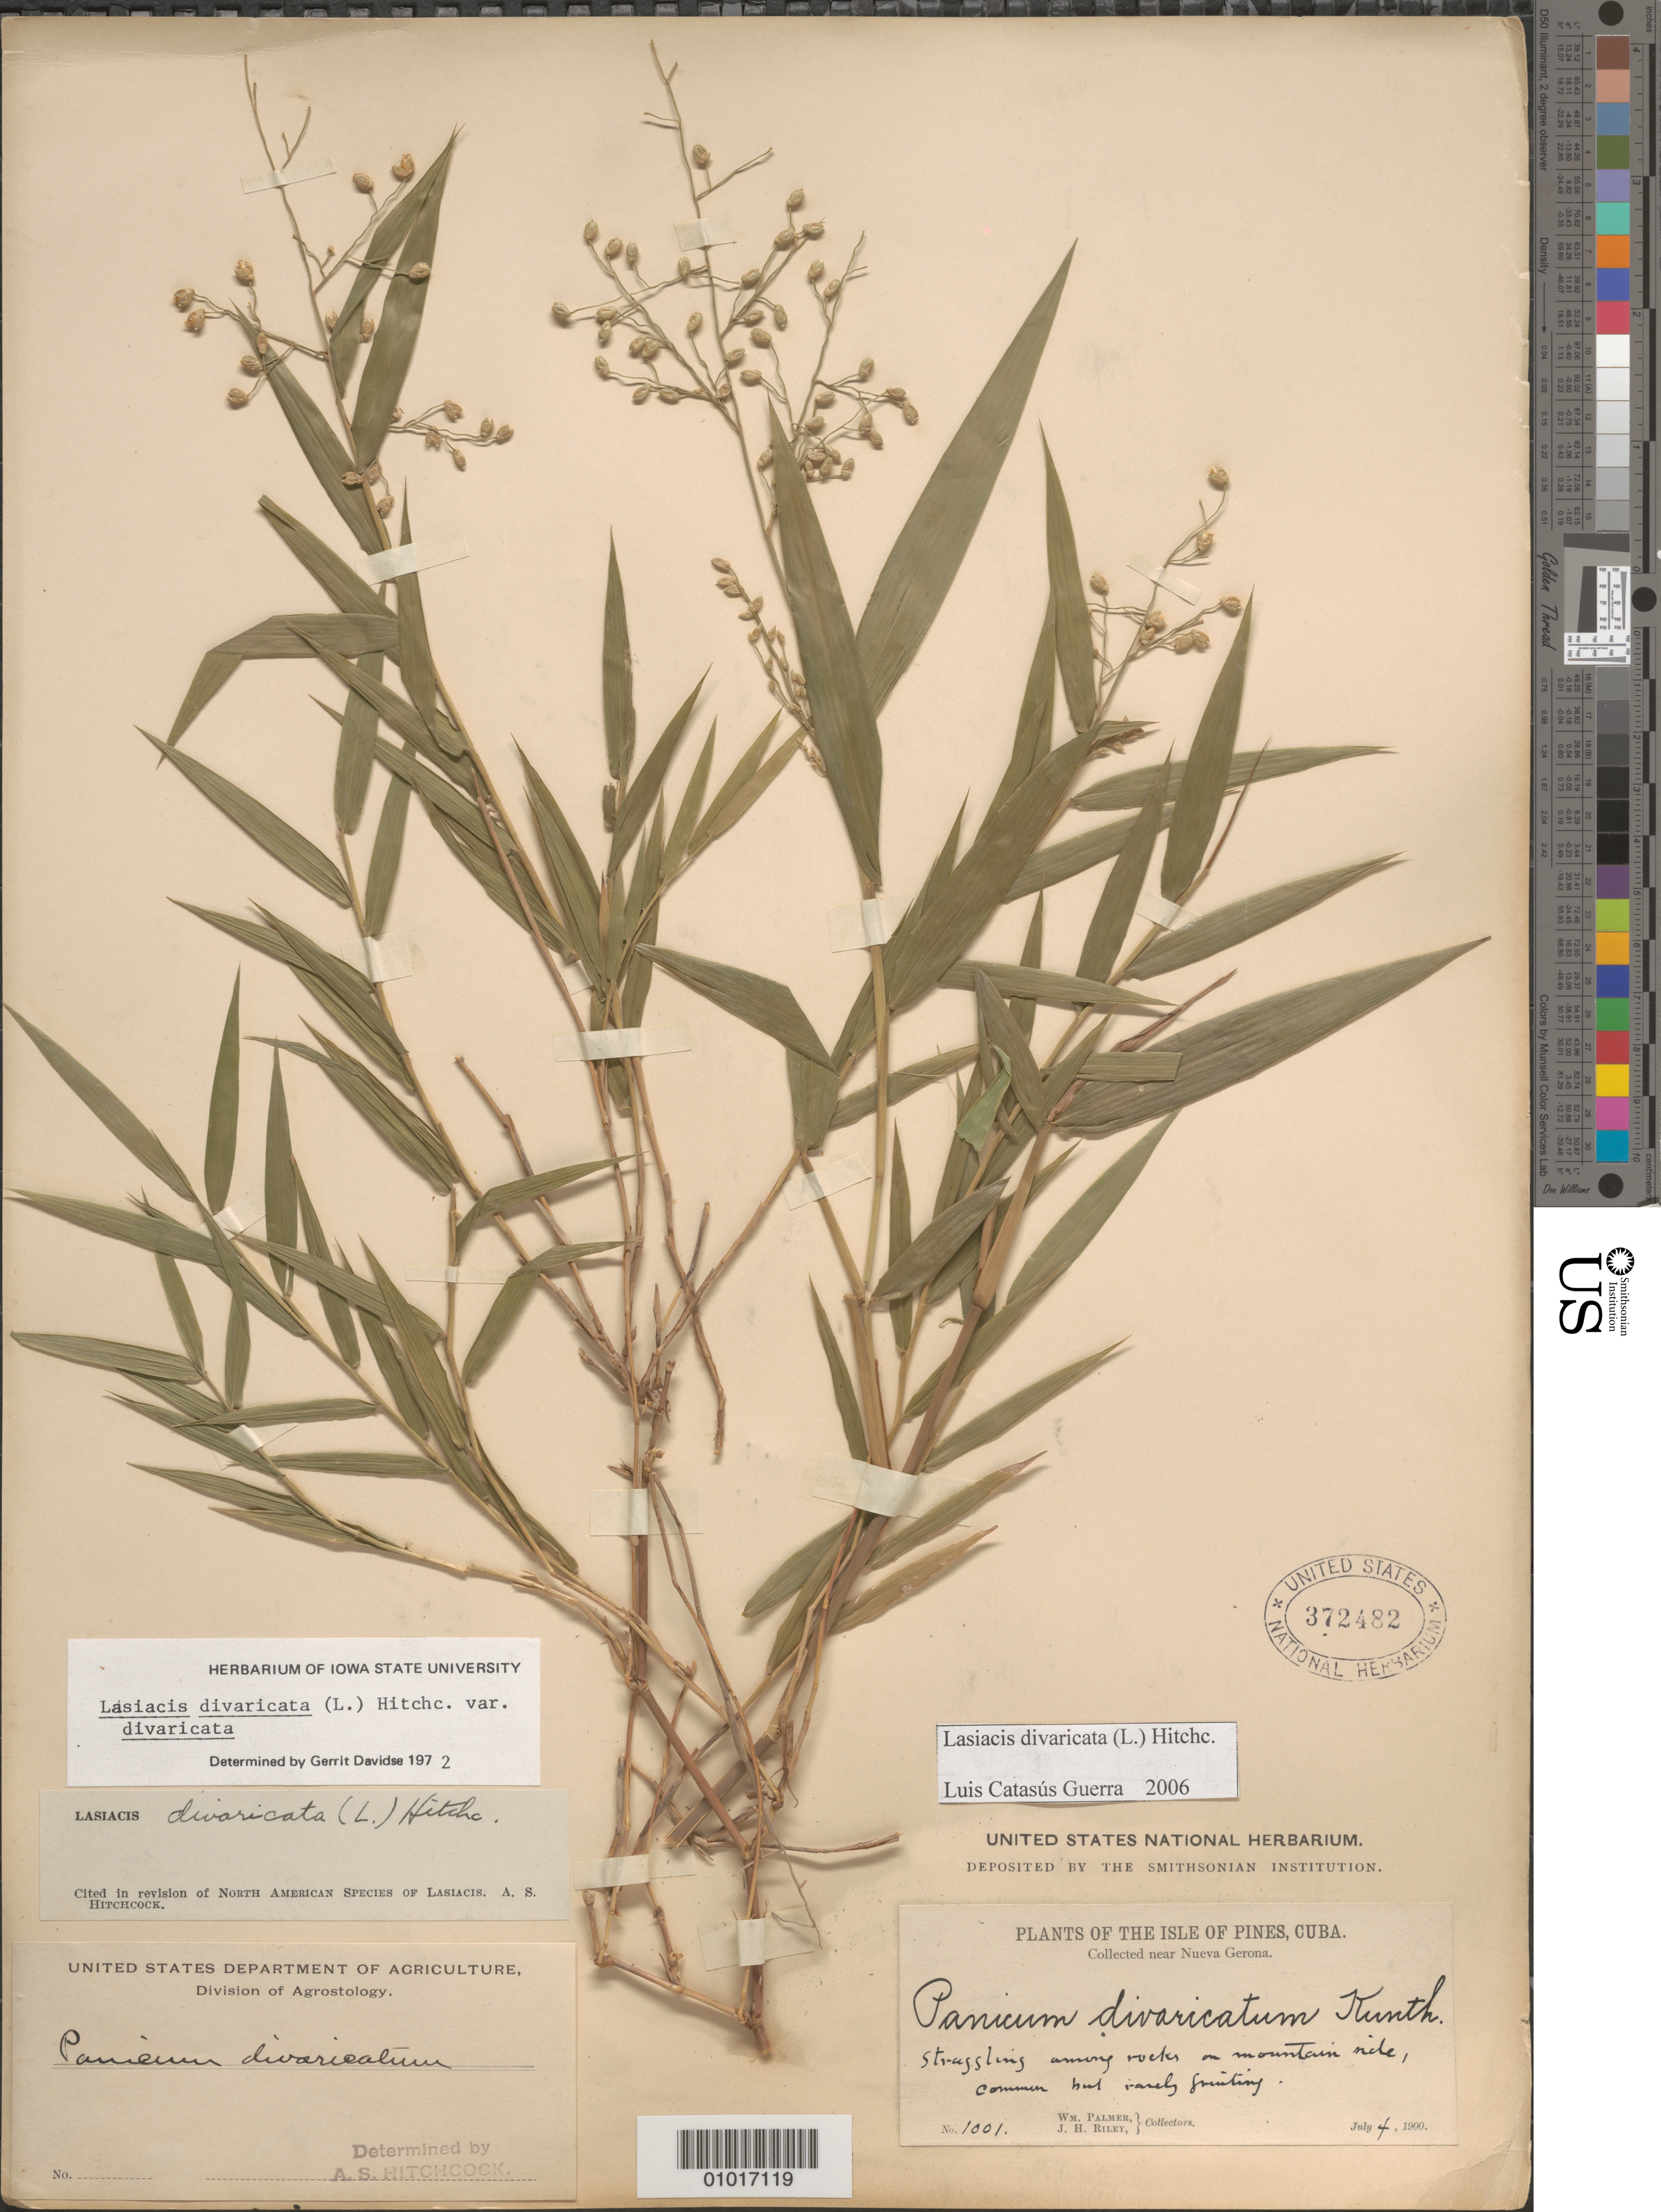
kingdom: Plantae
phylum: Tracheophyta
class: Liliopsida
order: Poales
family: Poaceae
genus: Lasiacis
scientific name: Lasiacis divaricata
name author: (L.) Hitchc.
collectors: W. Palmer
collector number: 1001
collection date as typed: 04 Jul 1900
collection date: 1900-07-04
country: Cuba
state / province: Isla de la Juventud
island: Isla de la Juventud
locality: [Isle of Pines], Collected near Nueva Gerona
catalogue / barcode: US 372482